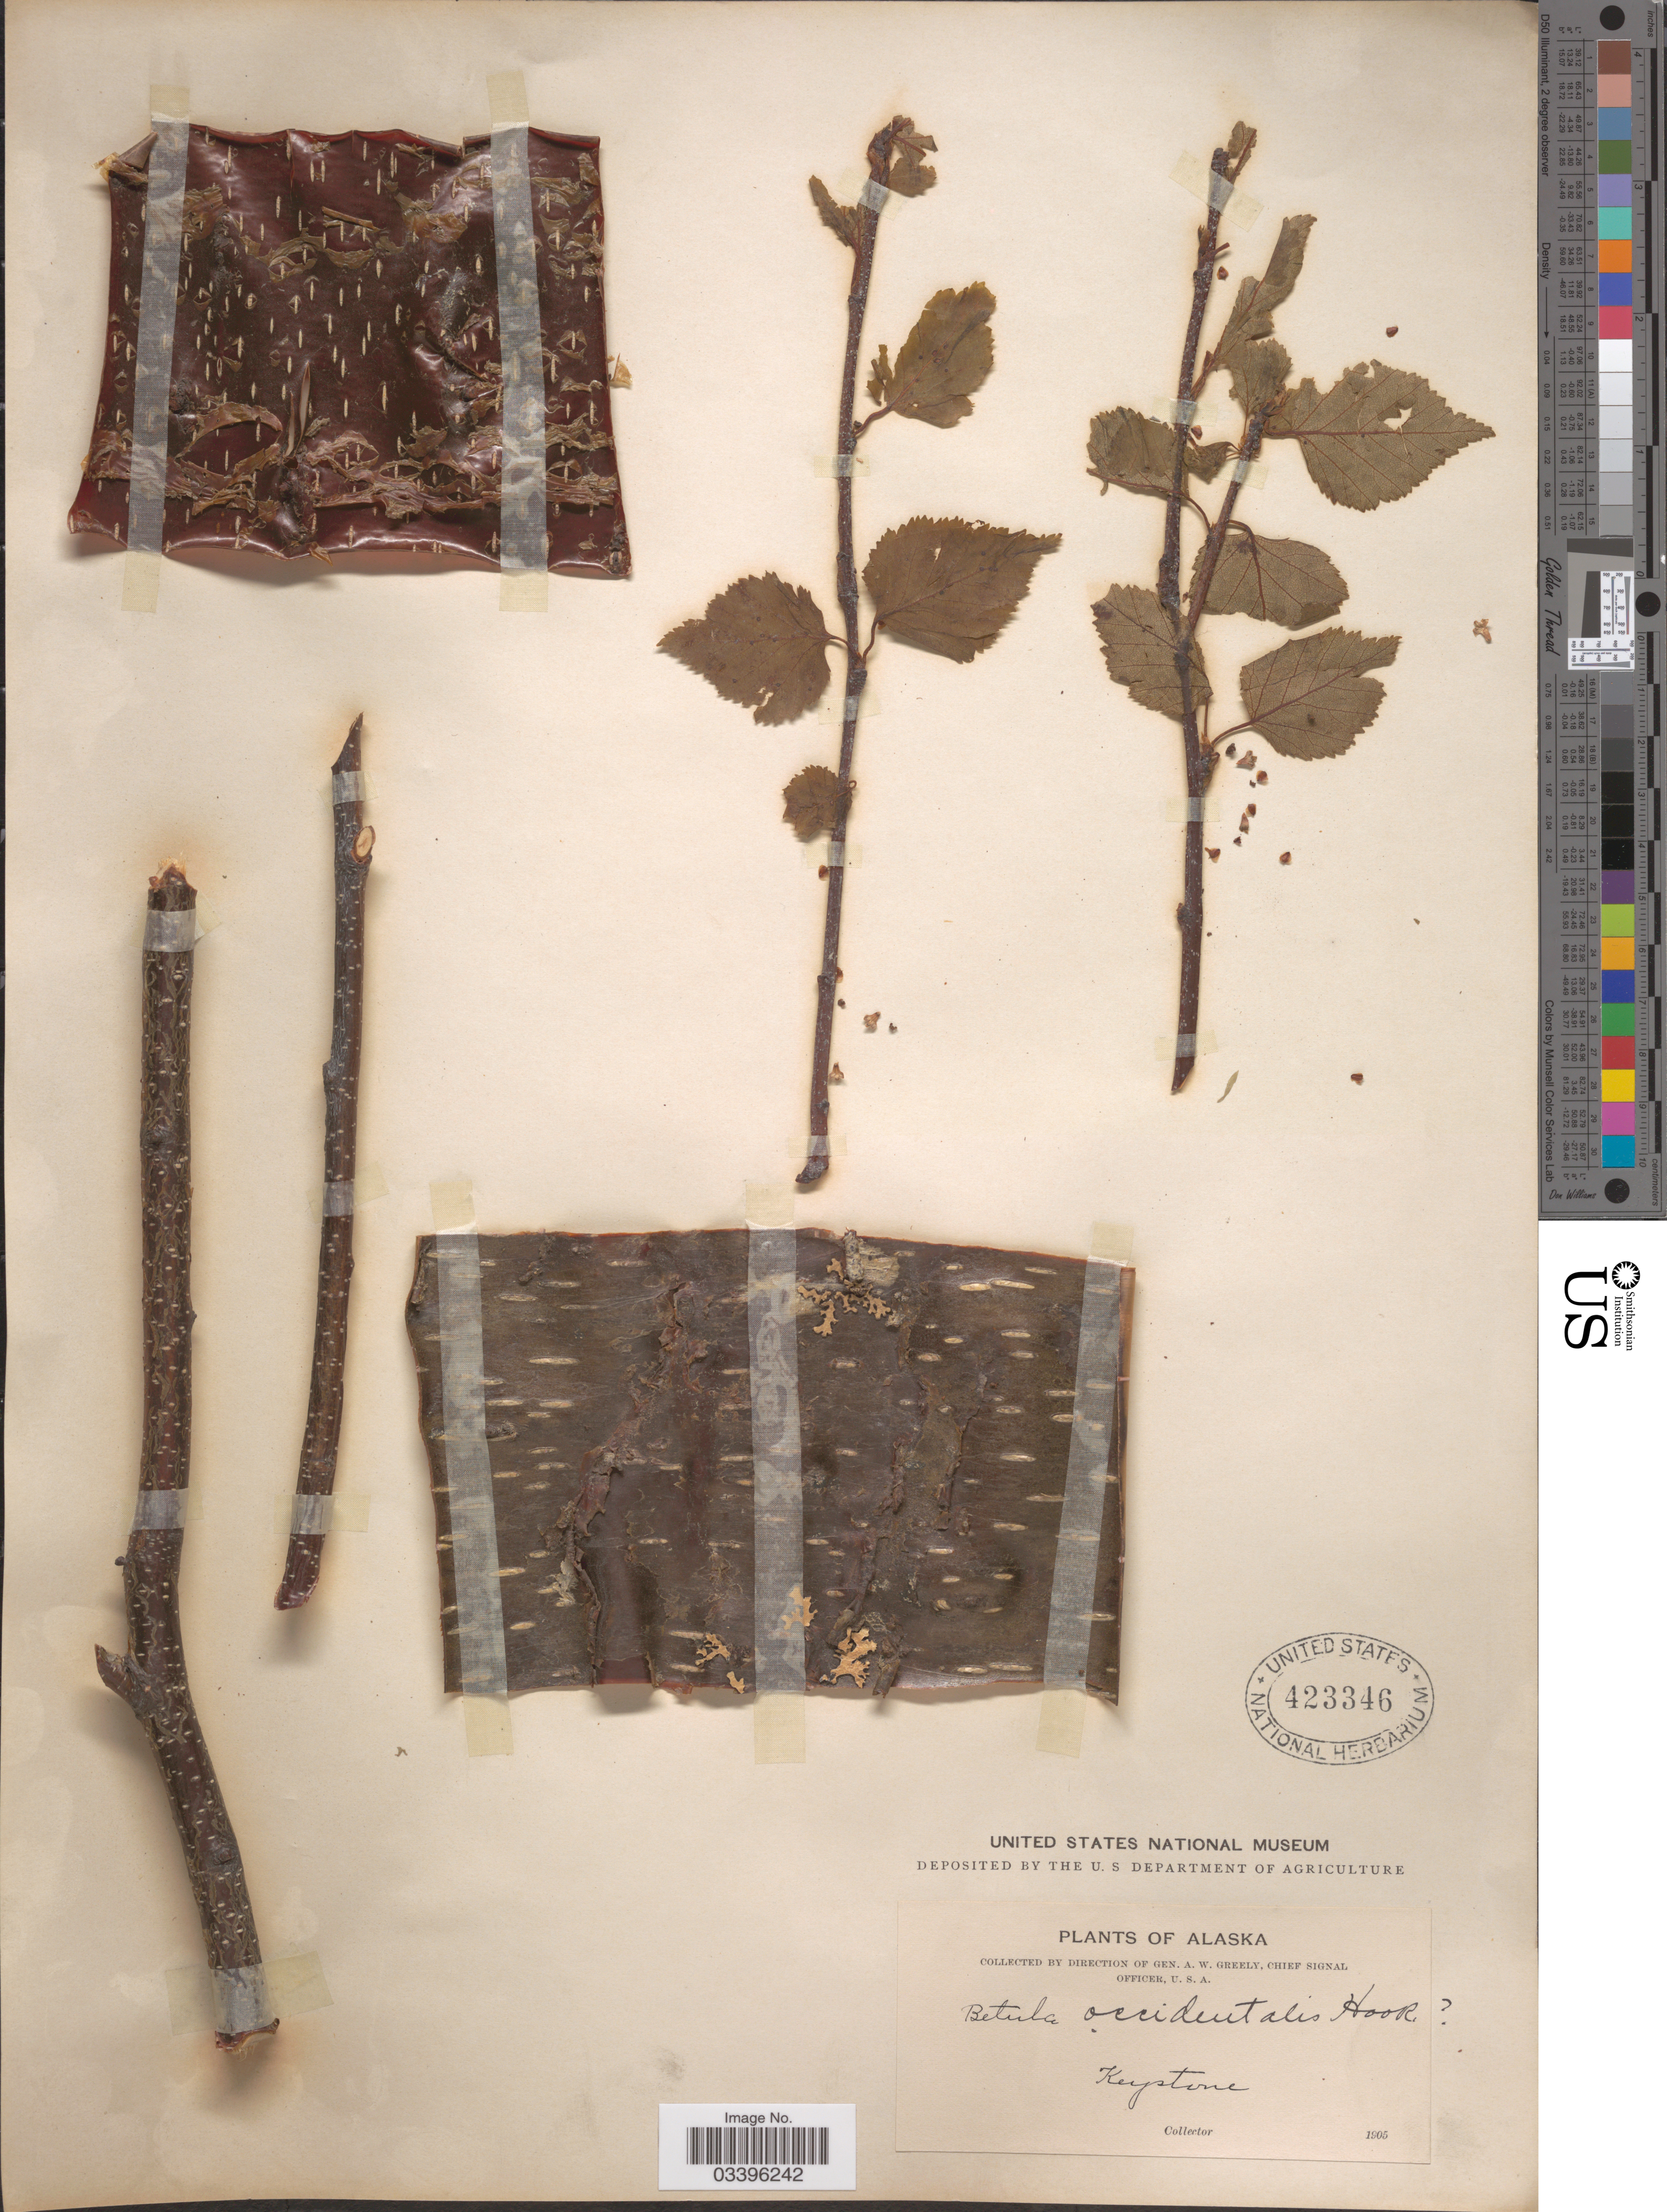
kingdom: Plantae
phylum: Tracheophyta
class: Magnoliopsida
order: Fagales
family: Betulaceae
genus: Betula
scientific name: Betula occidentalis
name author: Hook.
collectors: A. Greely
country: United States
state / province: Alaska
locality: Keystone.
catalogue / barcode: US 423346